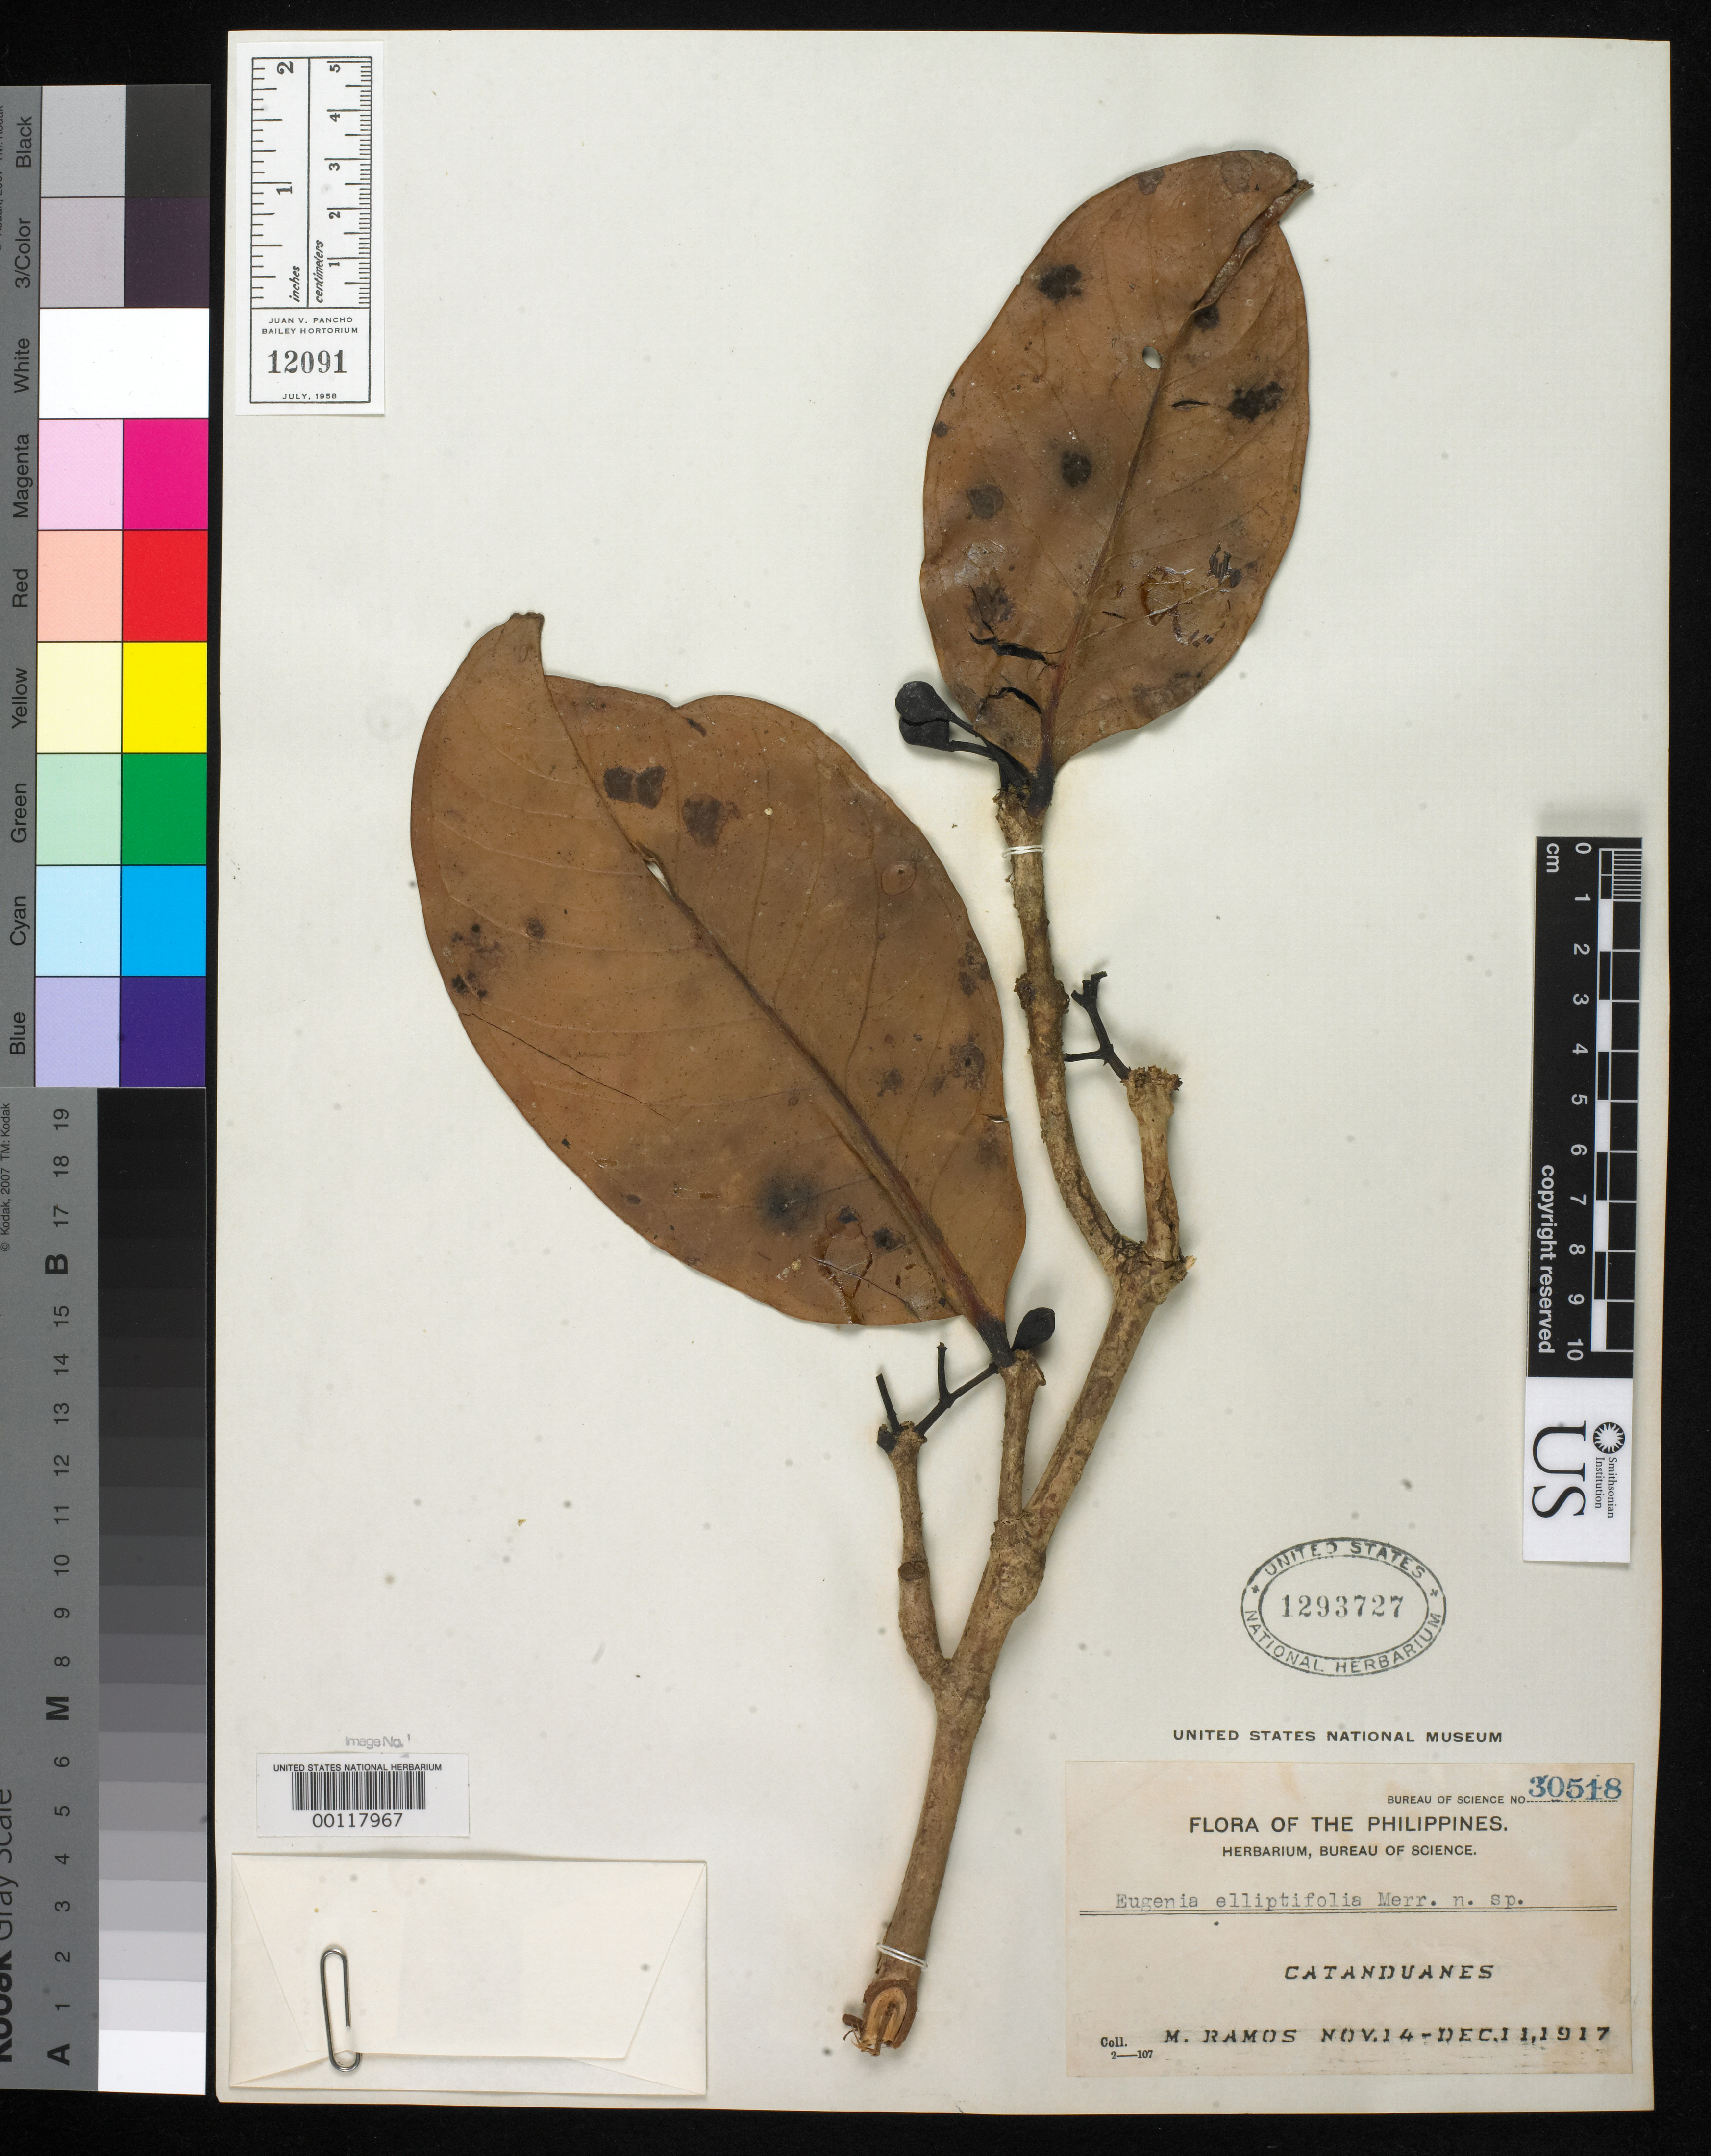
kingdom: Plantae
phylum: Tracheophyta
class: Magnoliopsida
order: Myrtales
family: Myrtaceae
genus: Eugenia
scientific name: Eugenia elliptifolia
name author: Merr.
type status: Isotype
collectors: M. Ramos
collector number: Bur. Sci. 30518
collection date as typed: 14 Nov 1917 to 11 Dec 1917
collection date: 1917-11-14/1917-12-11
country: Philippines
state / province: Bicol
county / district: Catanduanes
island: Catanduanes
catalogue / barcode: US 1293727